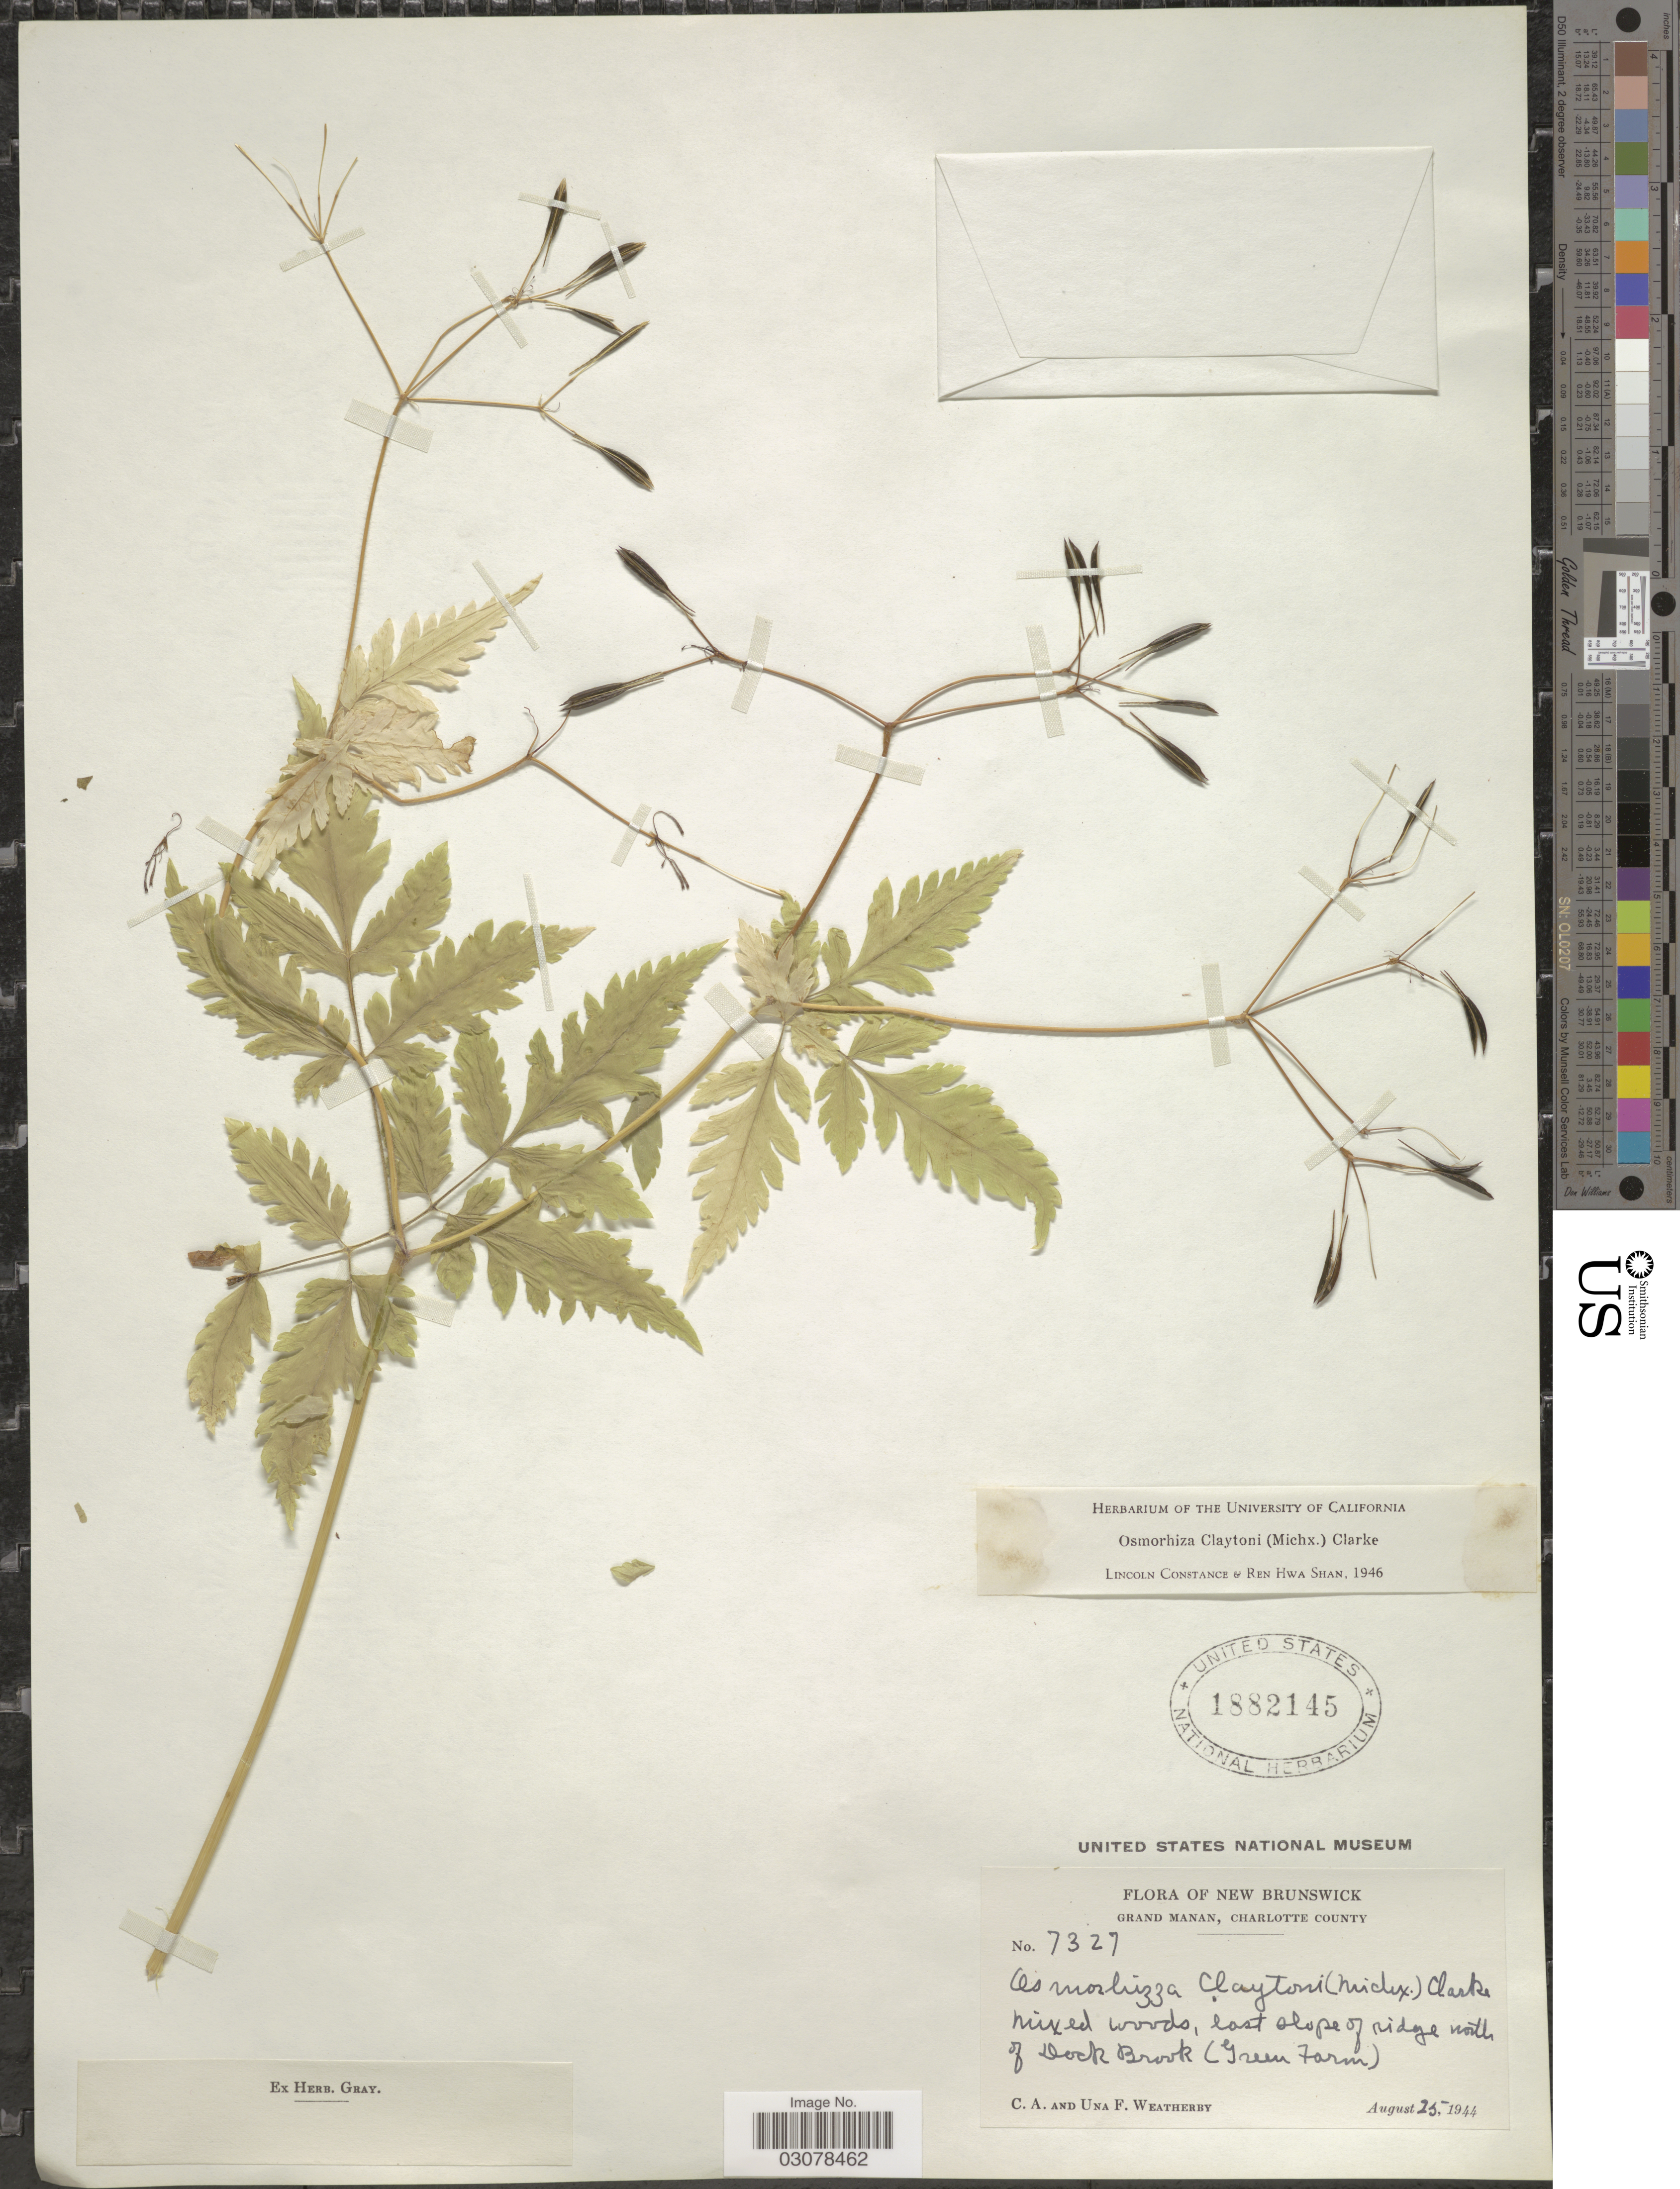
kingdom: Plantae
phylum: Tracheophyta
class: Magnoliopsida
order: Apiales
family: Apiaceae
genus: Osmorhiza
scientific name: Osmorhiza claytonii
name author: (Michx.) C.B. Clarke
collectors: C. A. Weatherby & U. Weatherby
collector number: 7327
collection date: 1944-08-25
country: Canada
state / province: New Brunswick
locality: Grand Manan, Charlotte County. Mixed woods, east slope of ridge north of Dock Brook (Green Farm).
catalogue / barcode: US 1882145